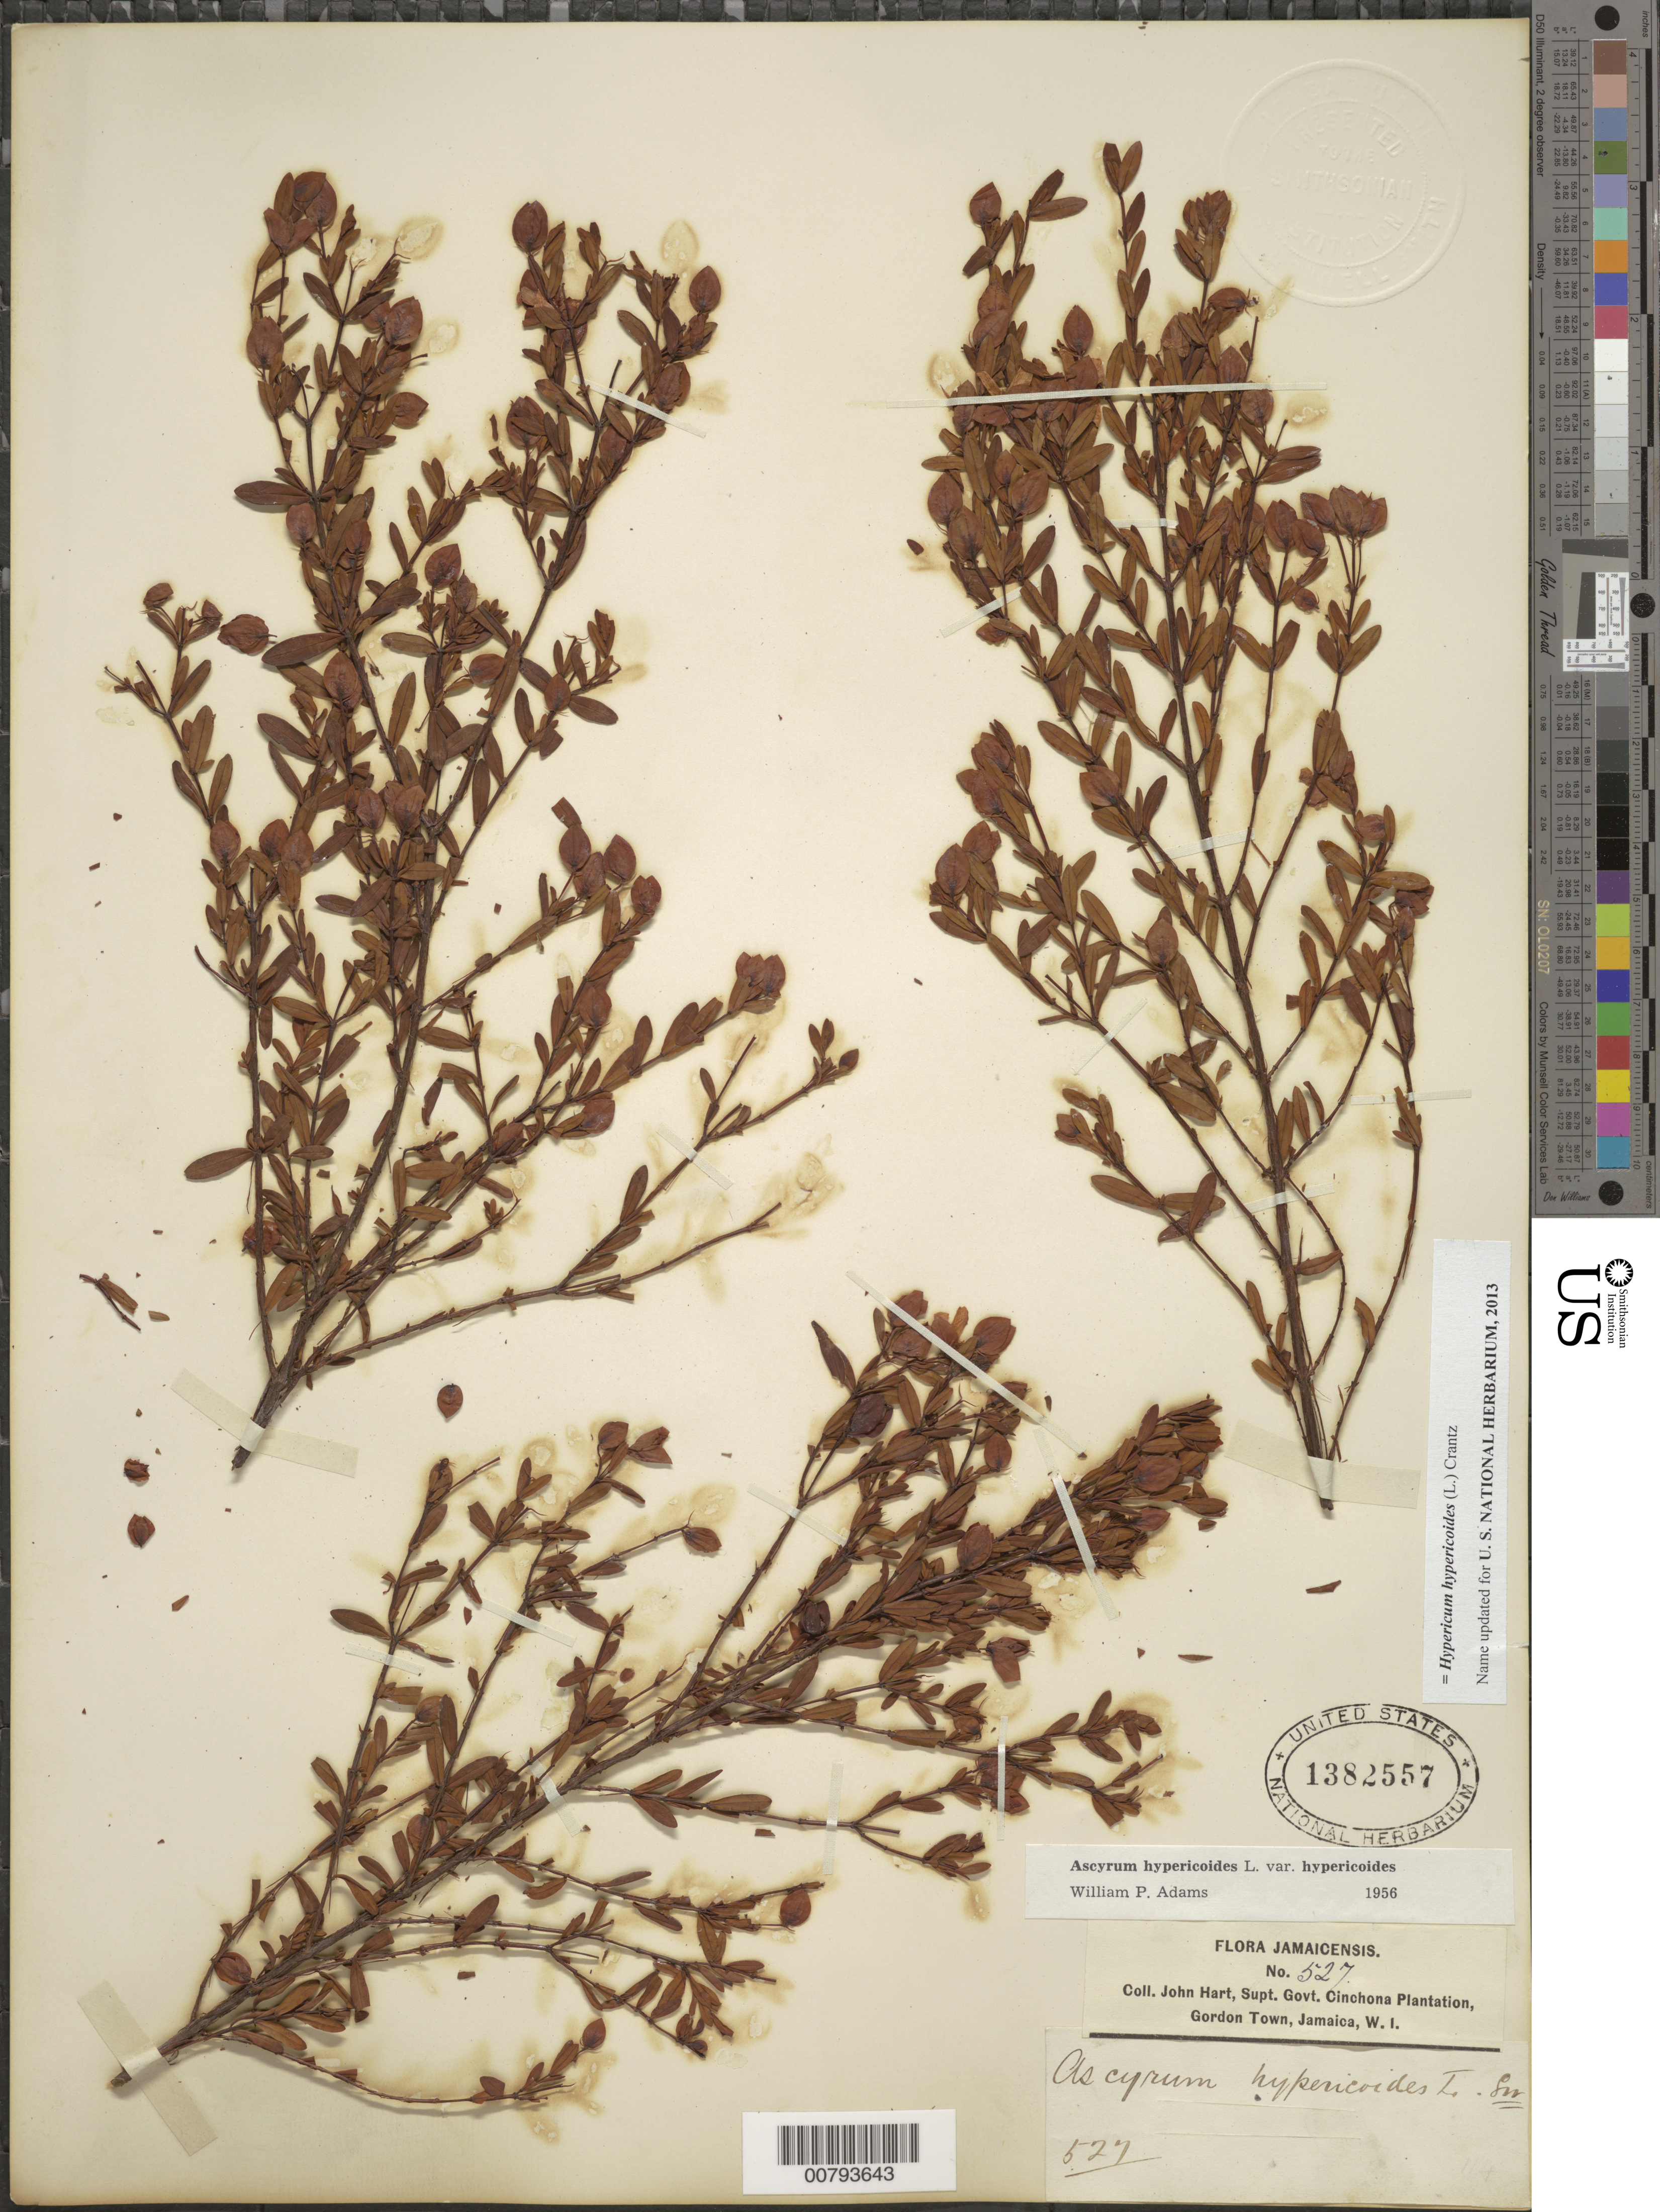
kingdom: Plantae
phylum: Tracheophyta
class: Magnoliopsida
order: Malpighiales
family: Hypericaceae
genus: Hypericum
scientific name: Hypericum hypericoides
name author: (L.) Crantz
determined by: Adams, W. P.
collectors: J. Hart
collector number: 527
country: Jamaica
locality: Cinchona, Gordon Town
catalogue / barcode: US 1382557